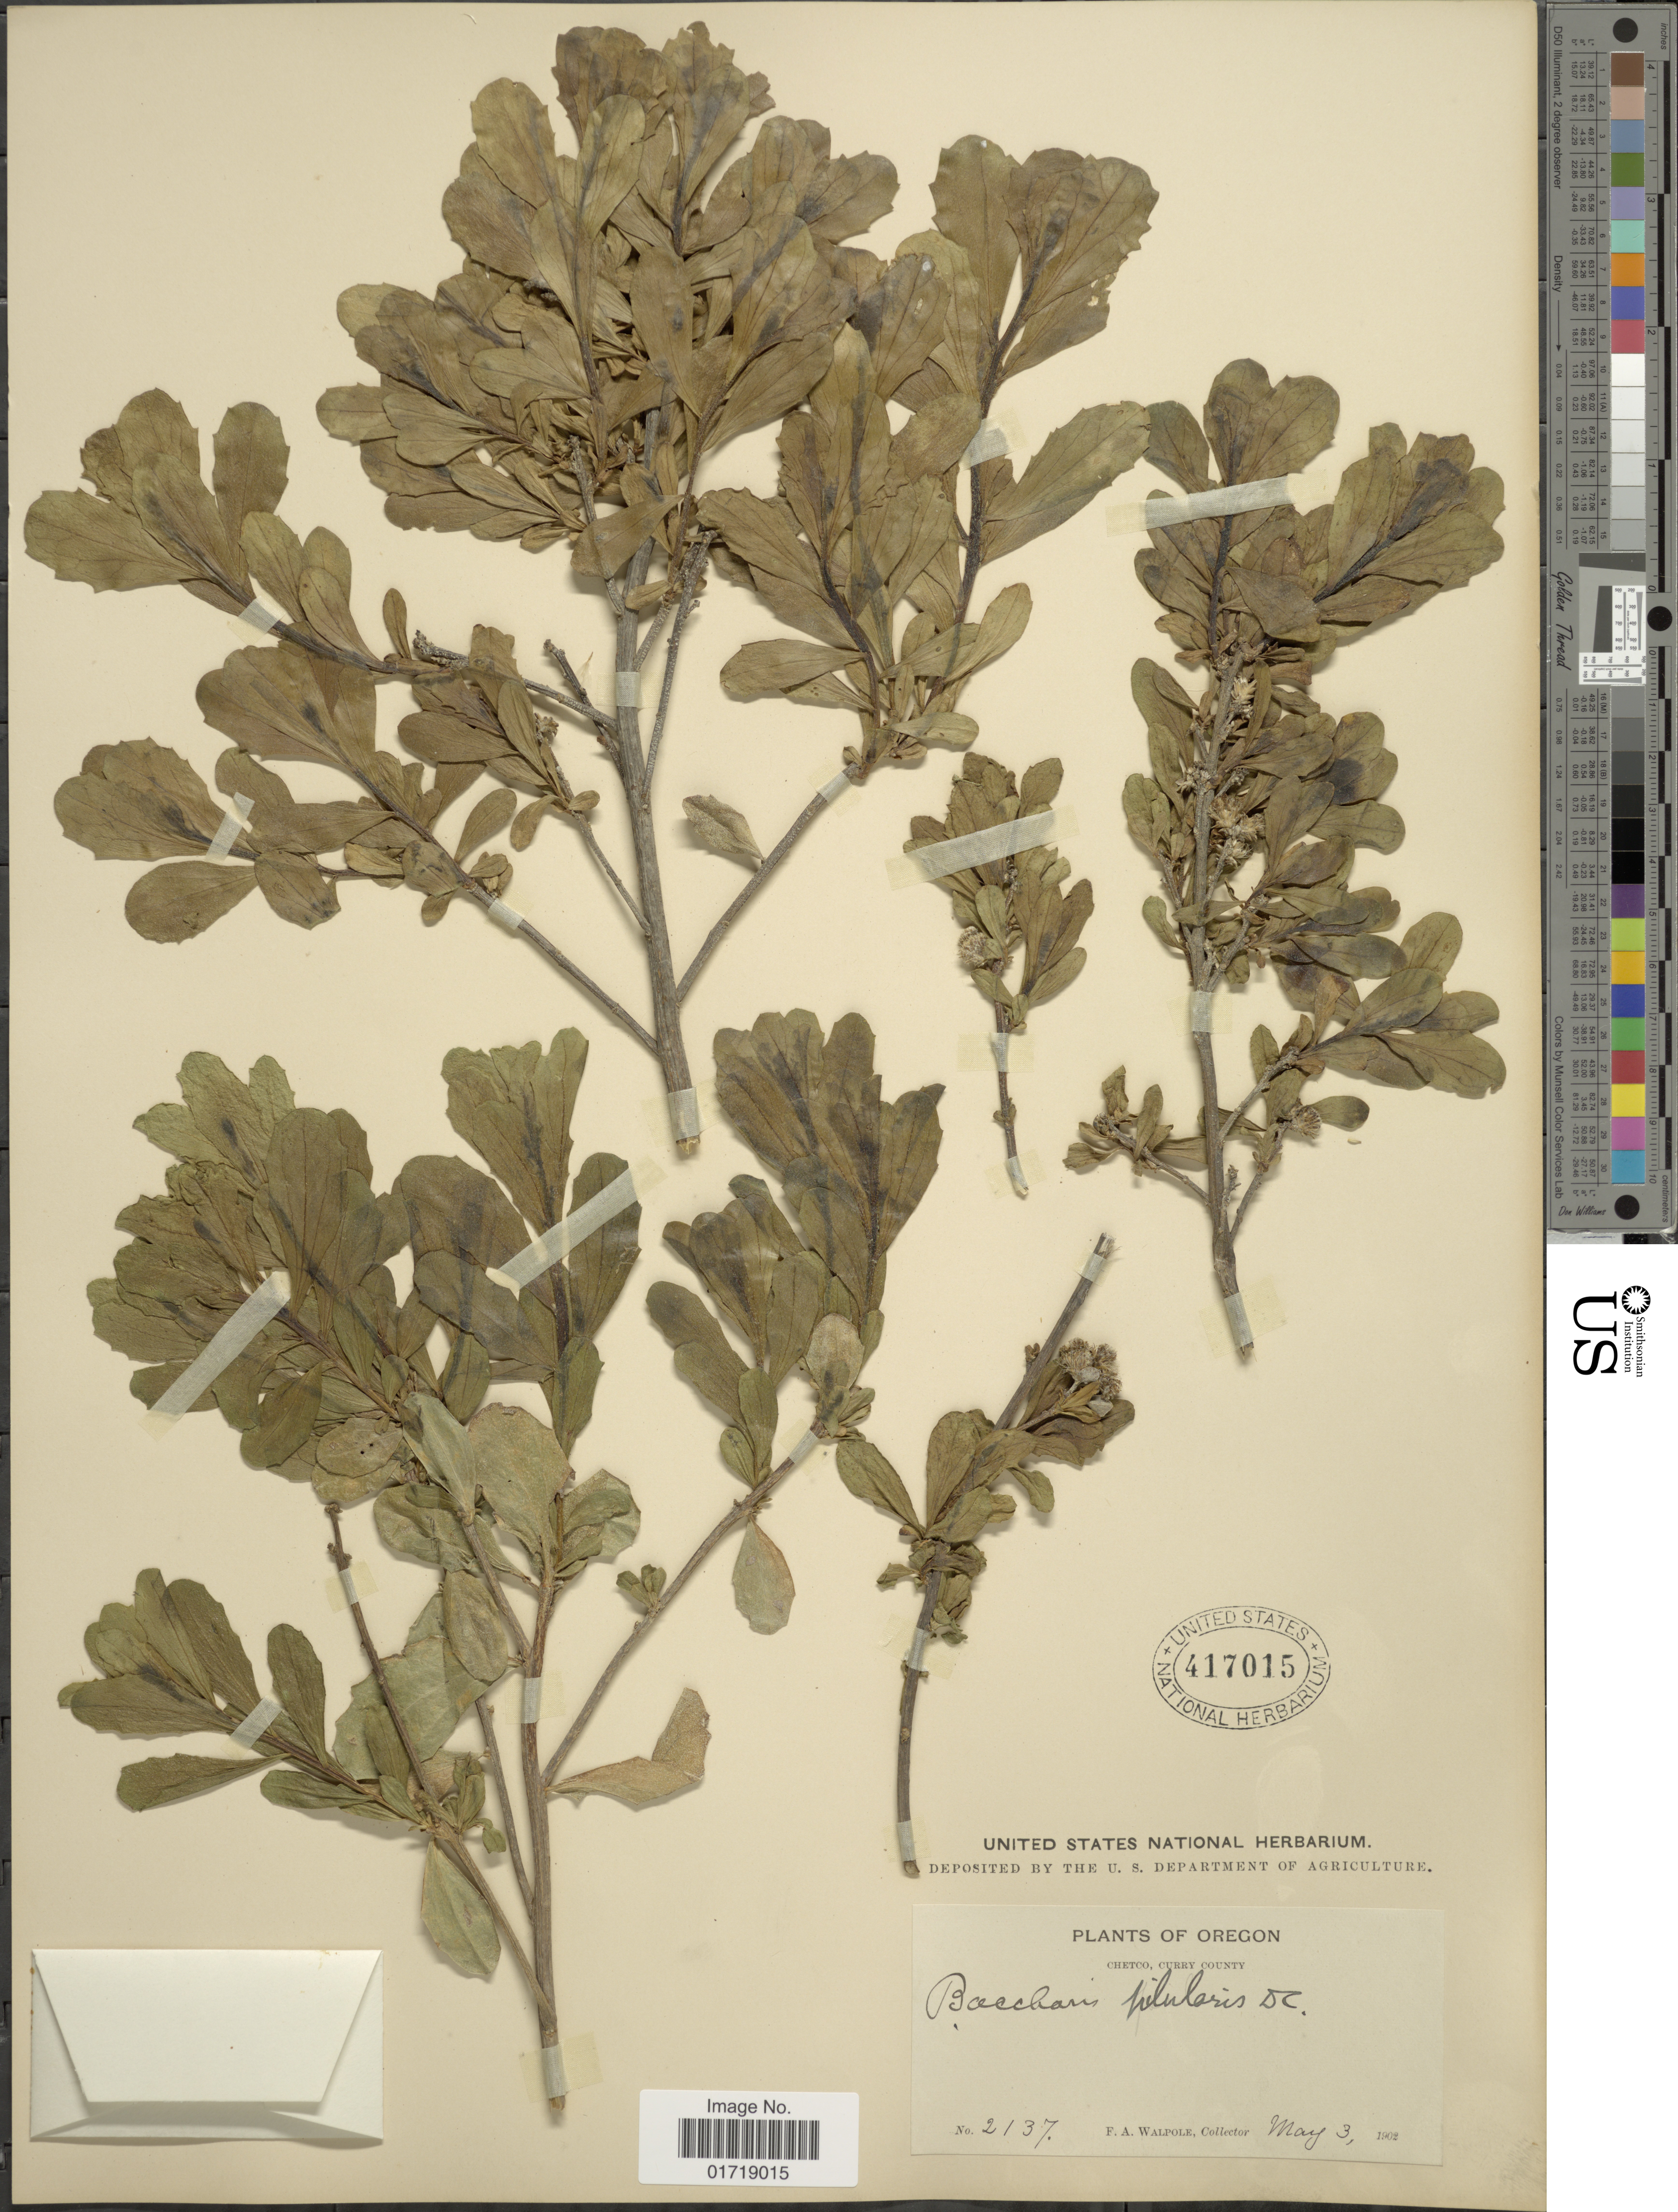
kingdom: Plantae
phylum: Tracheophyta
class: Magnoliopsida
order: Asterales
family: Asteraceae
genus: Baccharis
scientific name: Baccharis pilularis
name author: DC.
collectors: F. Walpole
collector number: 2137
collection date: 1902-05-03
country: United States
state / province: Oregon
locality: Chetco, Curry County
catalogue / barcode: US 417015